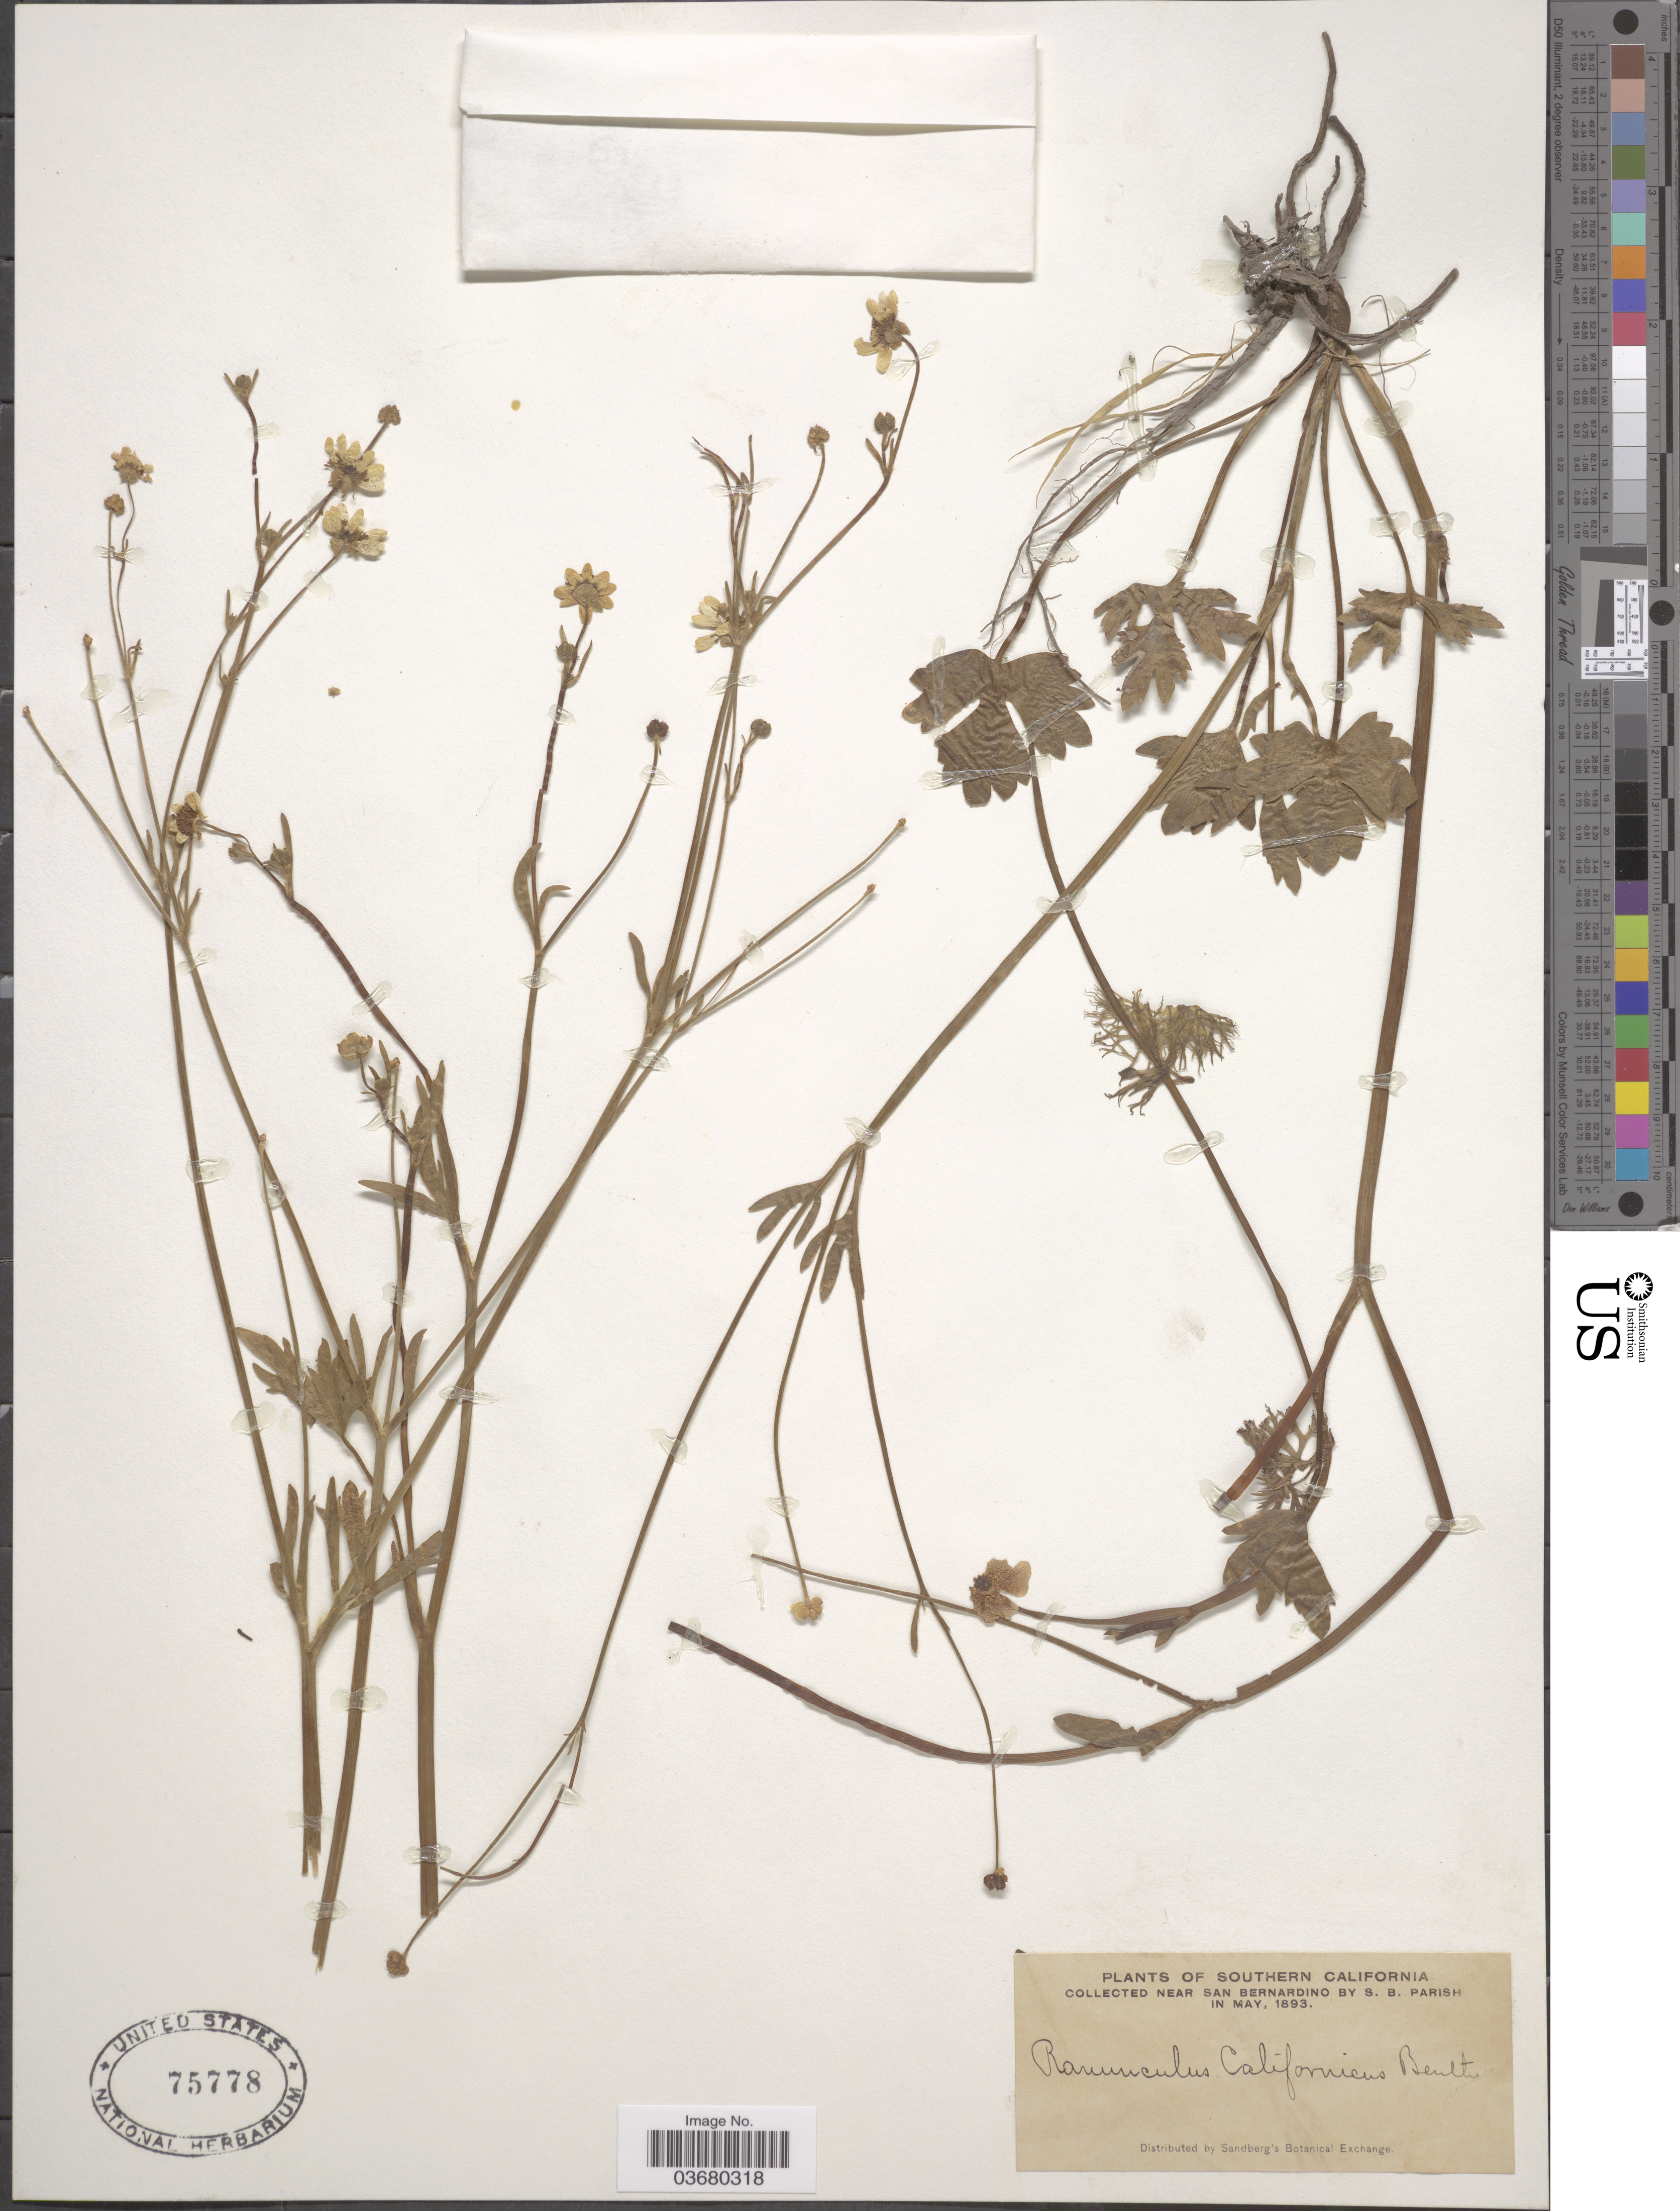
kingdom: Plantae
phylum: Tracheophyta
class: Magnoliopsida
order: Ranunculales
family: Ranunculaceae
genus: Ranunculus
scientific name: Ranunculus californicus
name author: Benth.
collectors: S. B. Parish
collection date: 1893-05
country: United States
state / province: California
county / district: San Bernardino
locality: Southern California. Near San Bernardino.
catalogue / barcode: US 75778